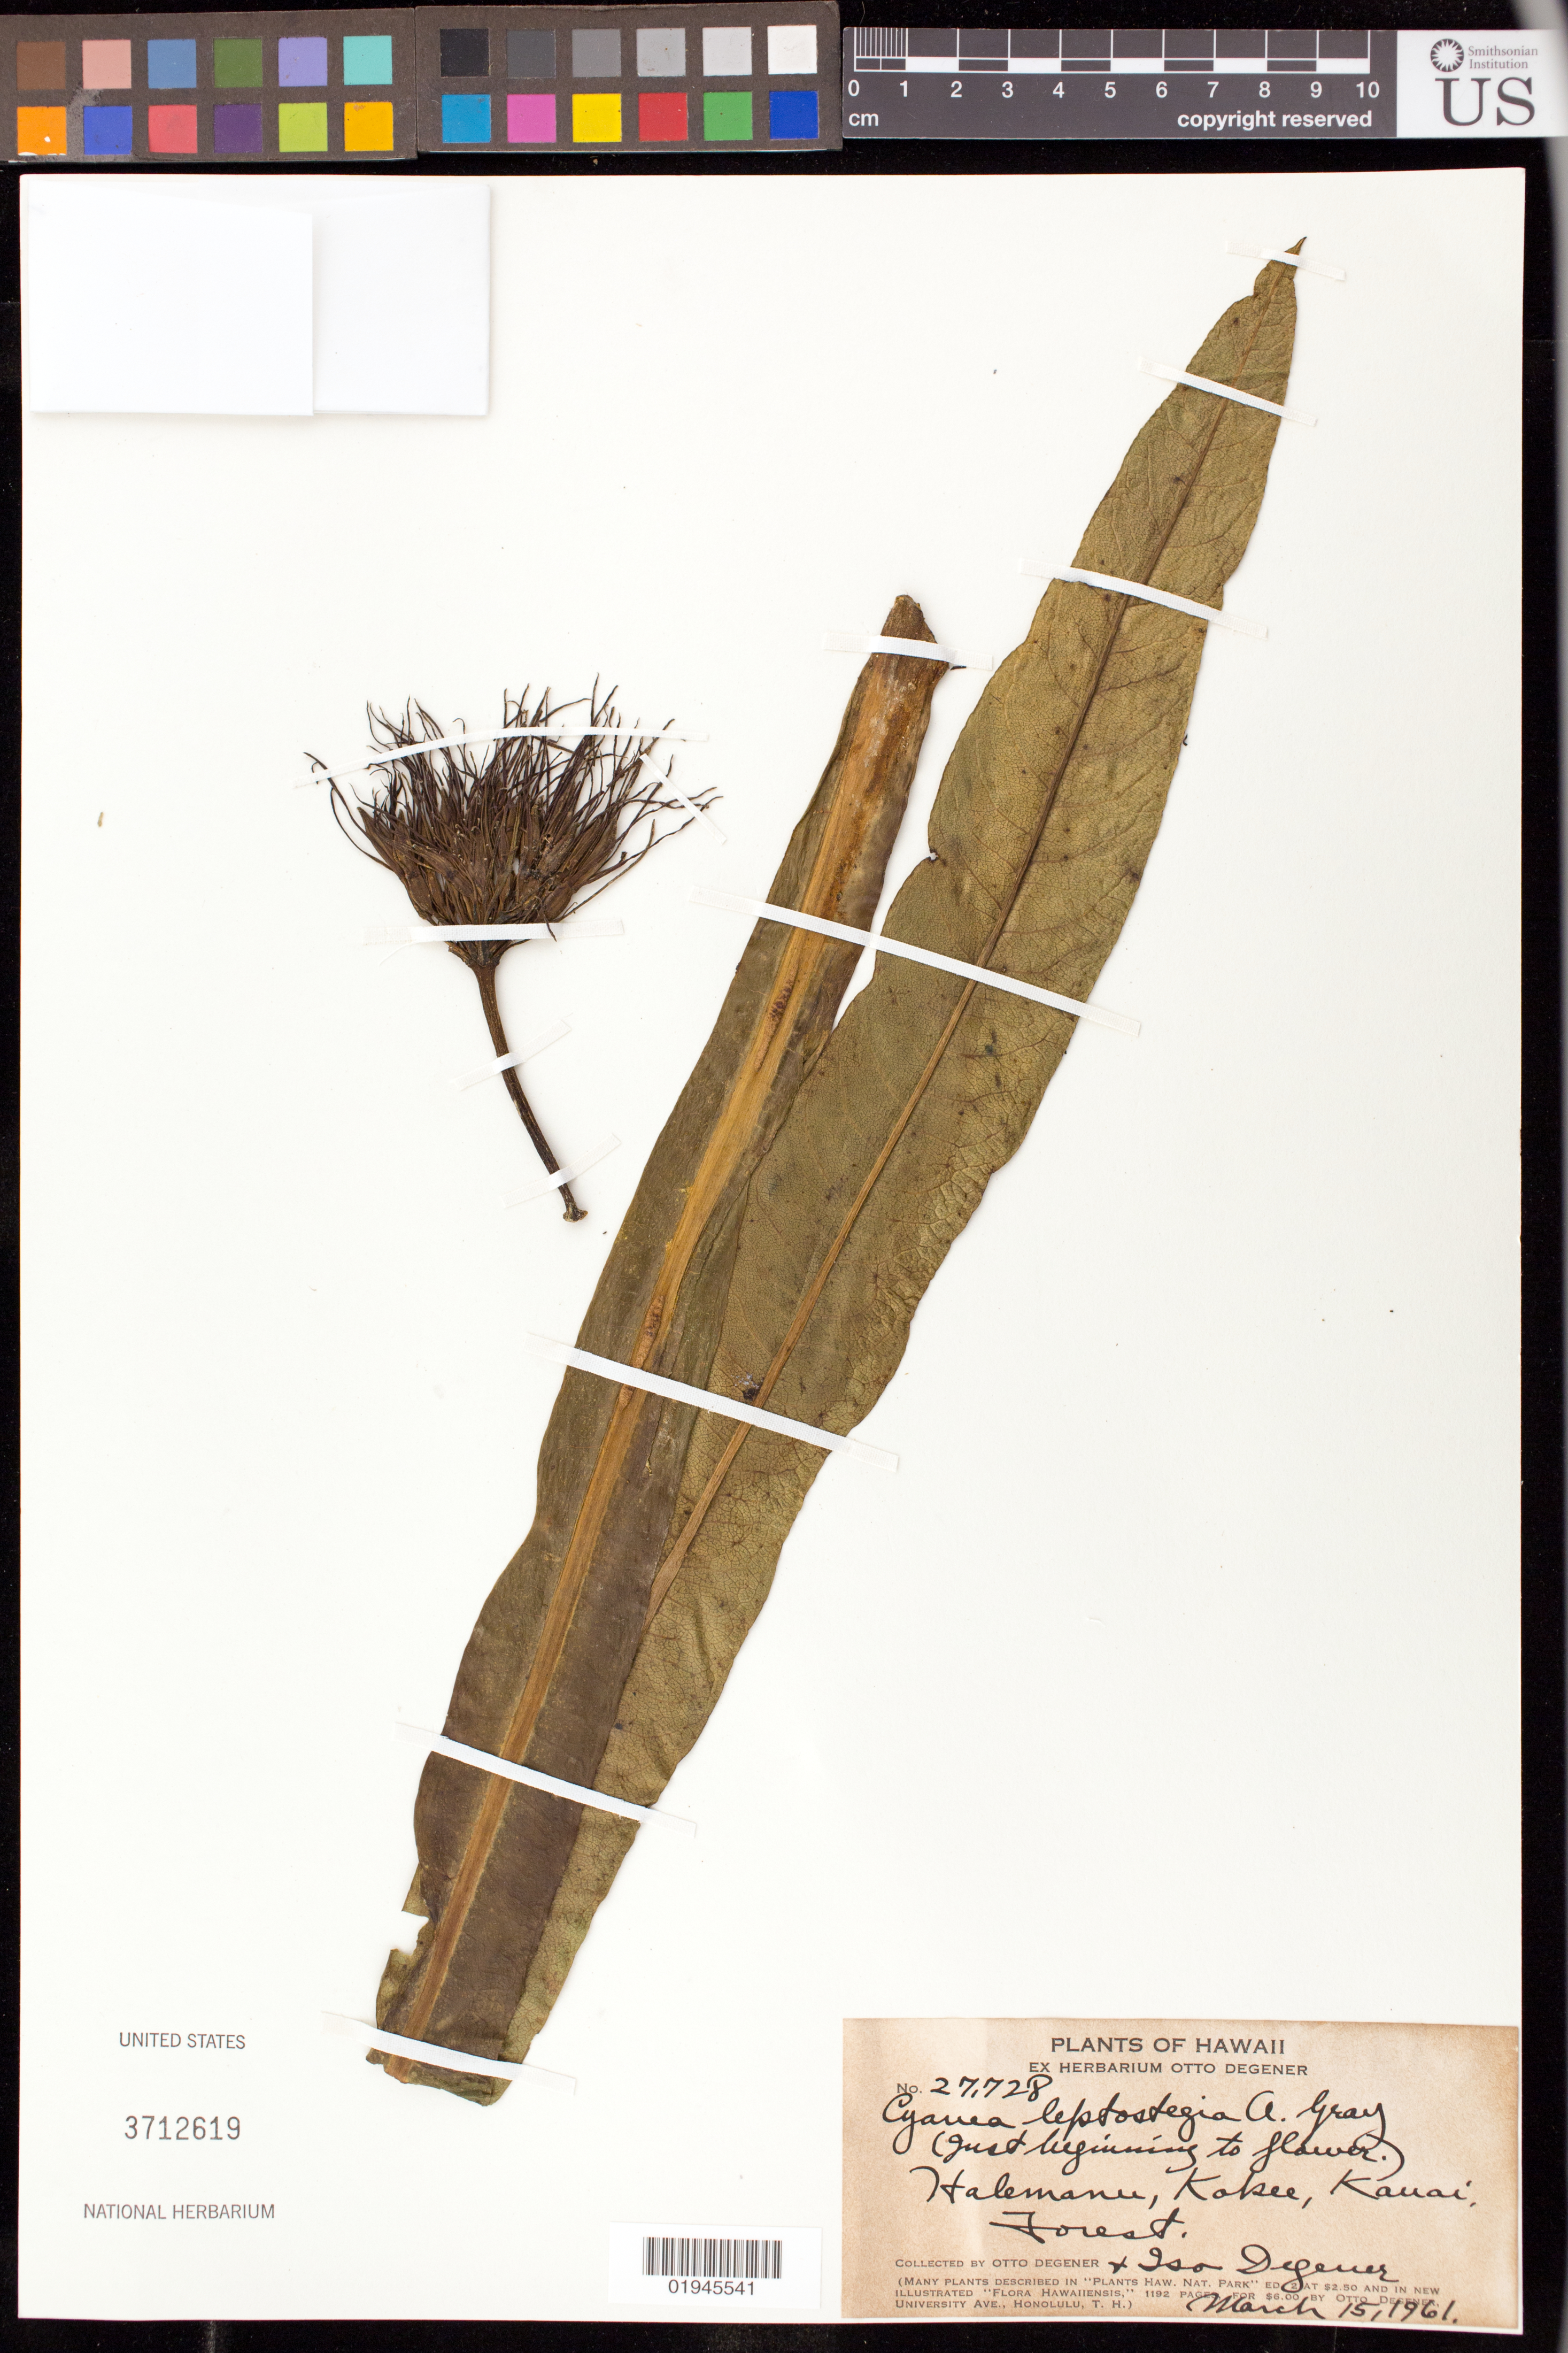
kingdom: Plantae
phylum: Tracheophyta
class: Magnoliopsida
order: Asterales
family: Campanulaceae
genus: Cyanea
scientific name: Cyanea leptostegia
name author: A. Gray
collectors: O. Degener & I. Degener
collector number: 27728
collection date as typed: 15 Mar 1961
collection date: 1961-03-15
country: United States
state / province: Hawaii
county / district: Kauai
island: Kaua'i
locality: Halemanu, Kokee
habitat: Forest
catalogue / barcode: US 3712619